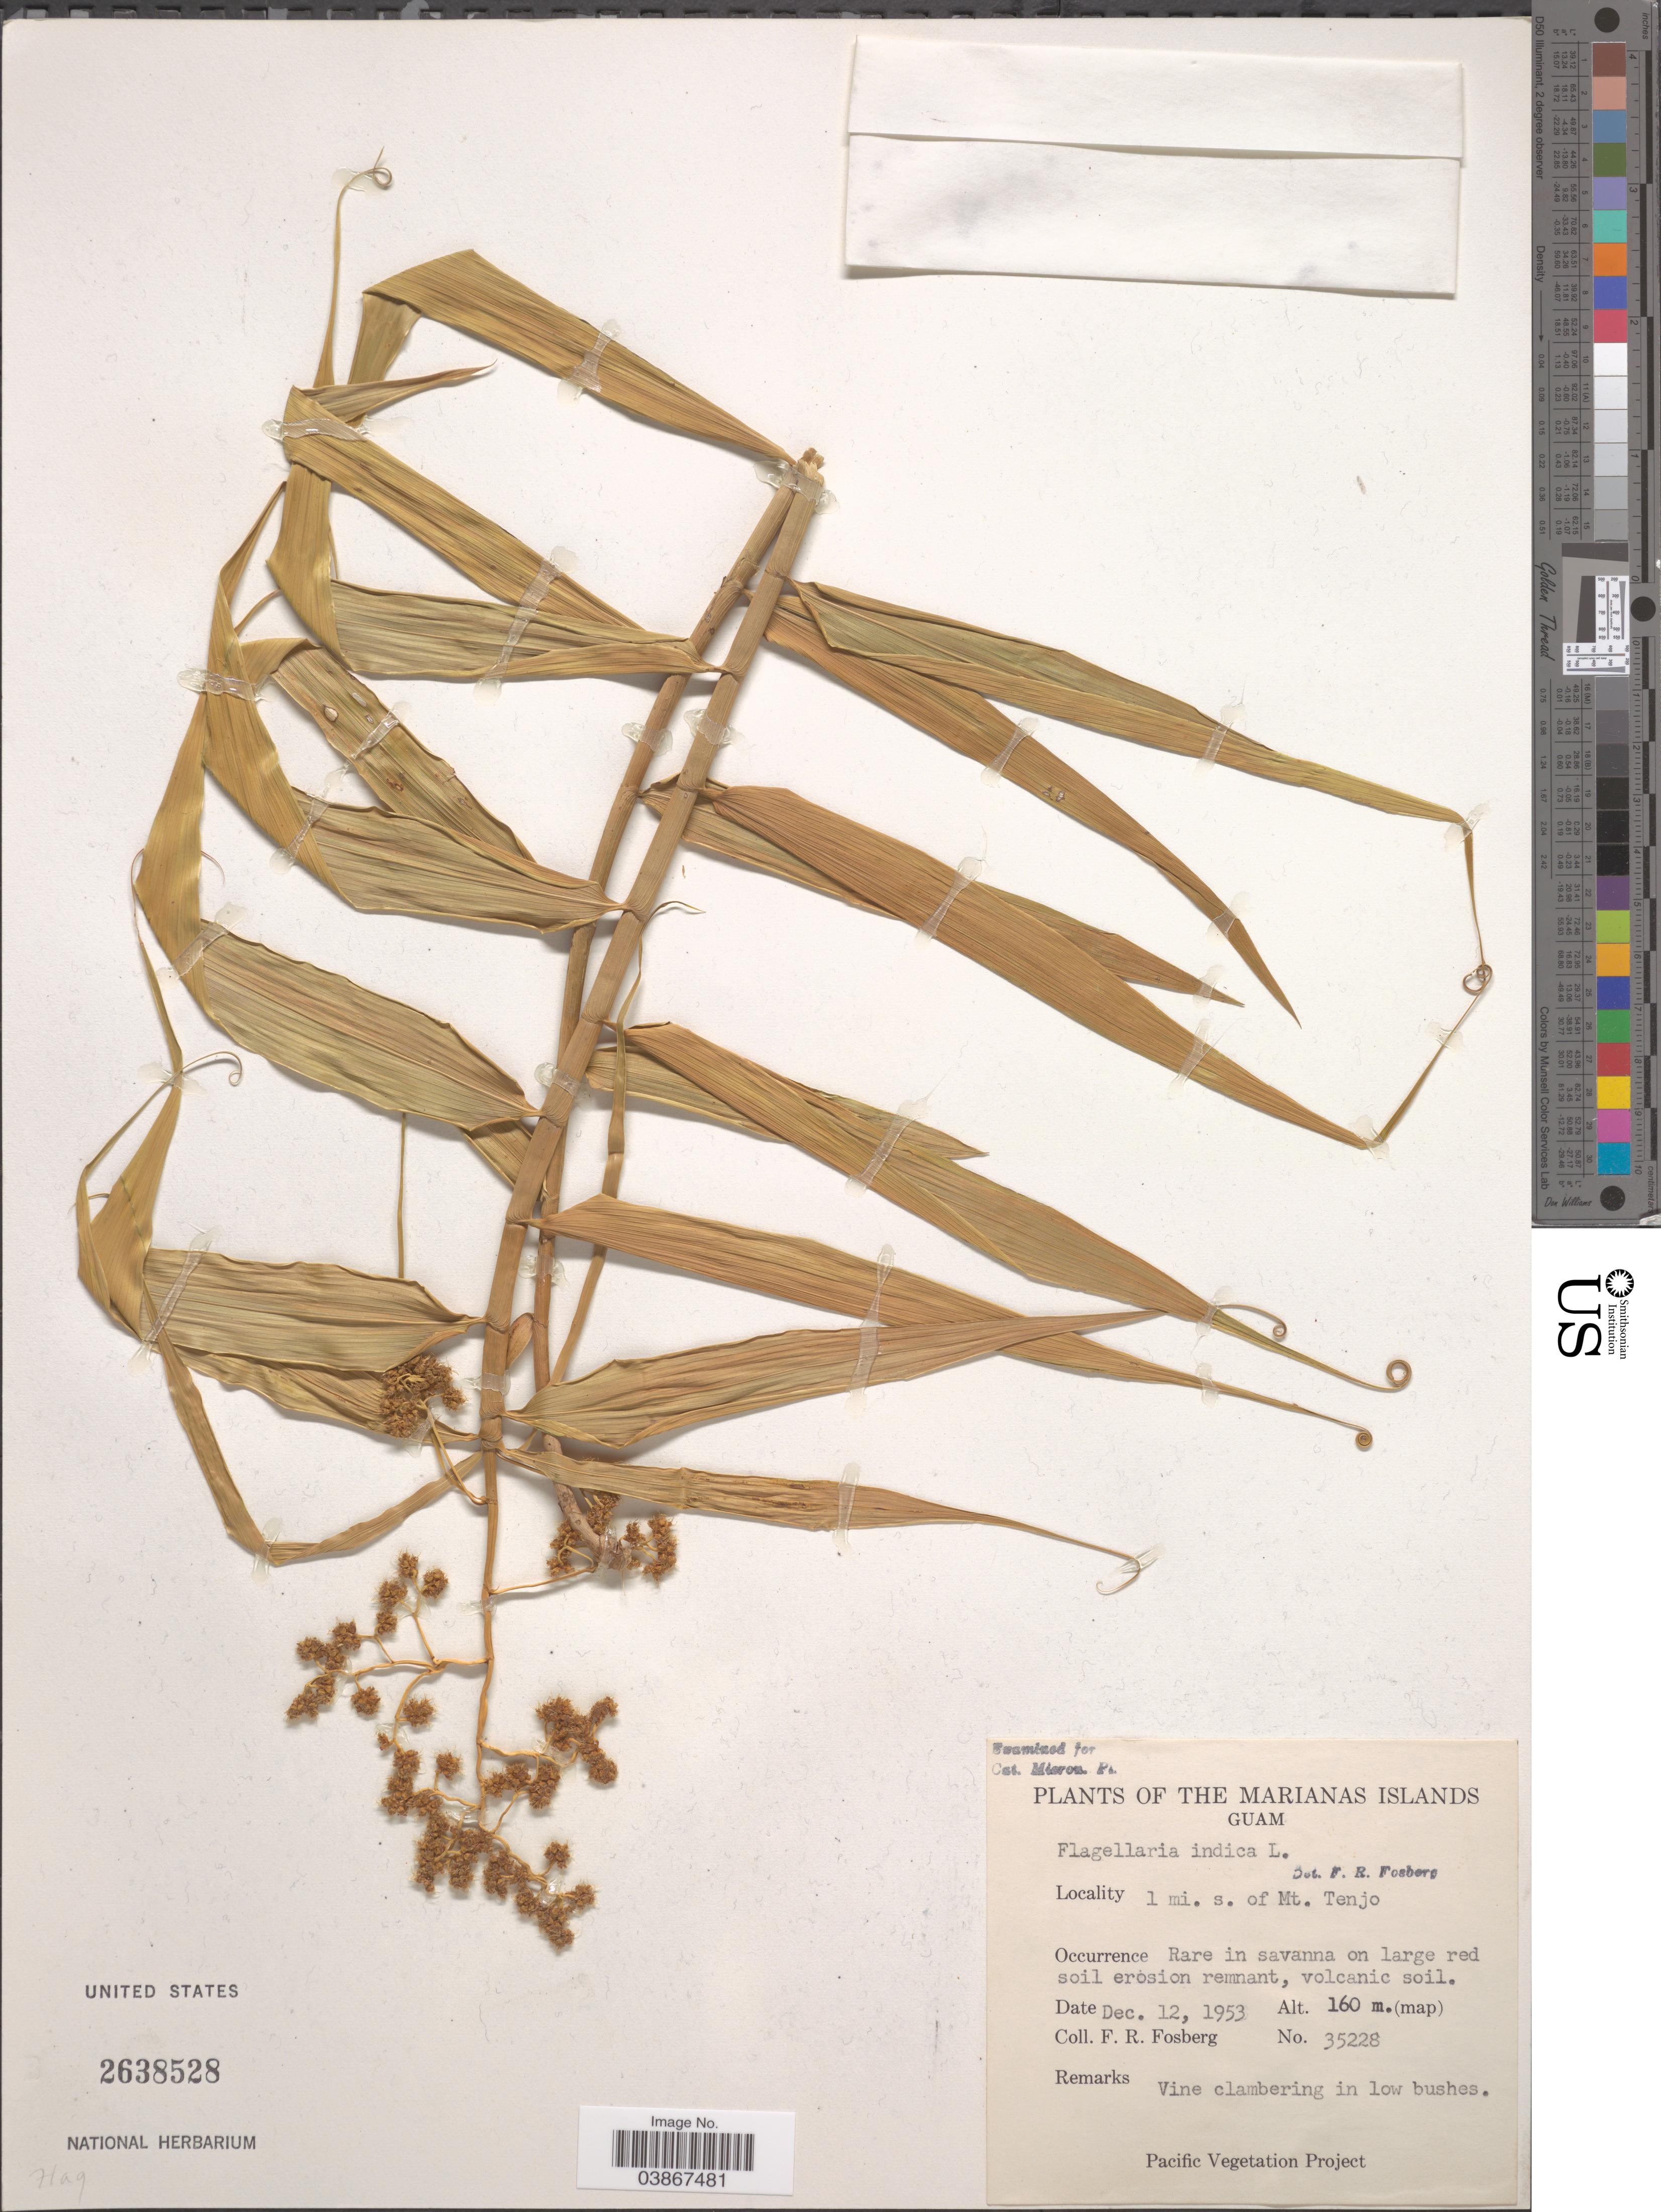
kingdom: Plantae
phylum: Tracheophyta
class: Liliopsida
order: Poales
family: Flagellariaceae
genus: Flagellaria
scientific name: Flagellaria indica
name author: L.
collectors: F. R. Fosberg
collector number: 35228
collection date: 1953-12-12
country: Guam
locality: The Marianas Islands. 1 mi. s. of Mt. Tenjo.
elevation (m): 160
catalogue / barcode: US 2638528